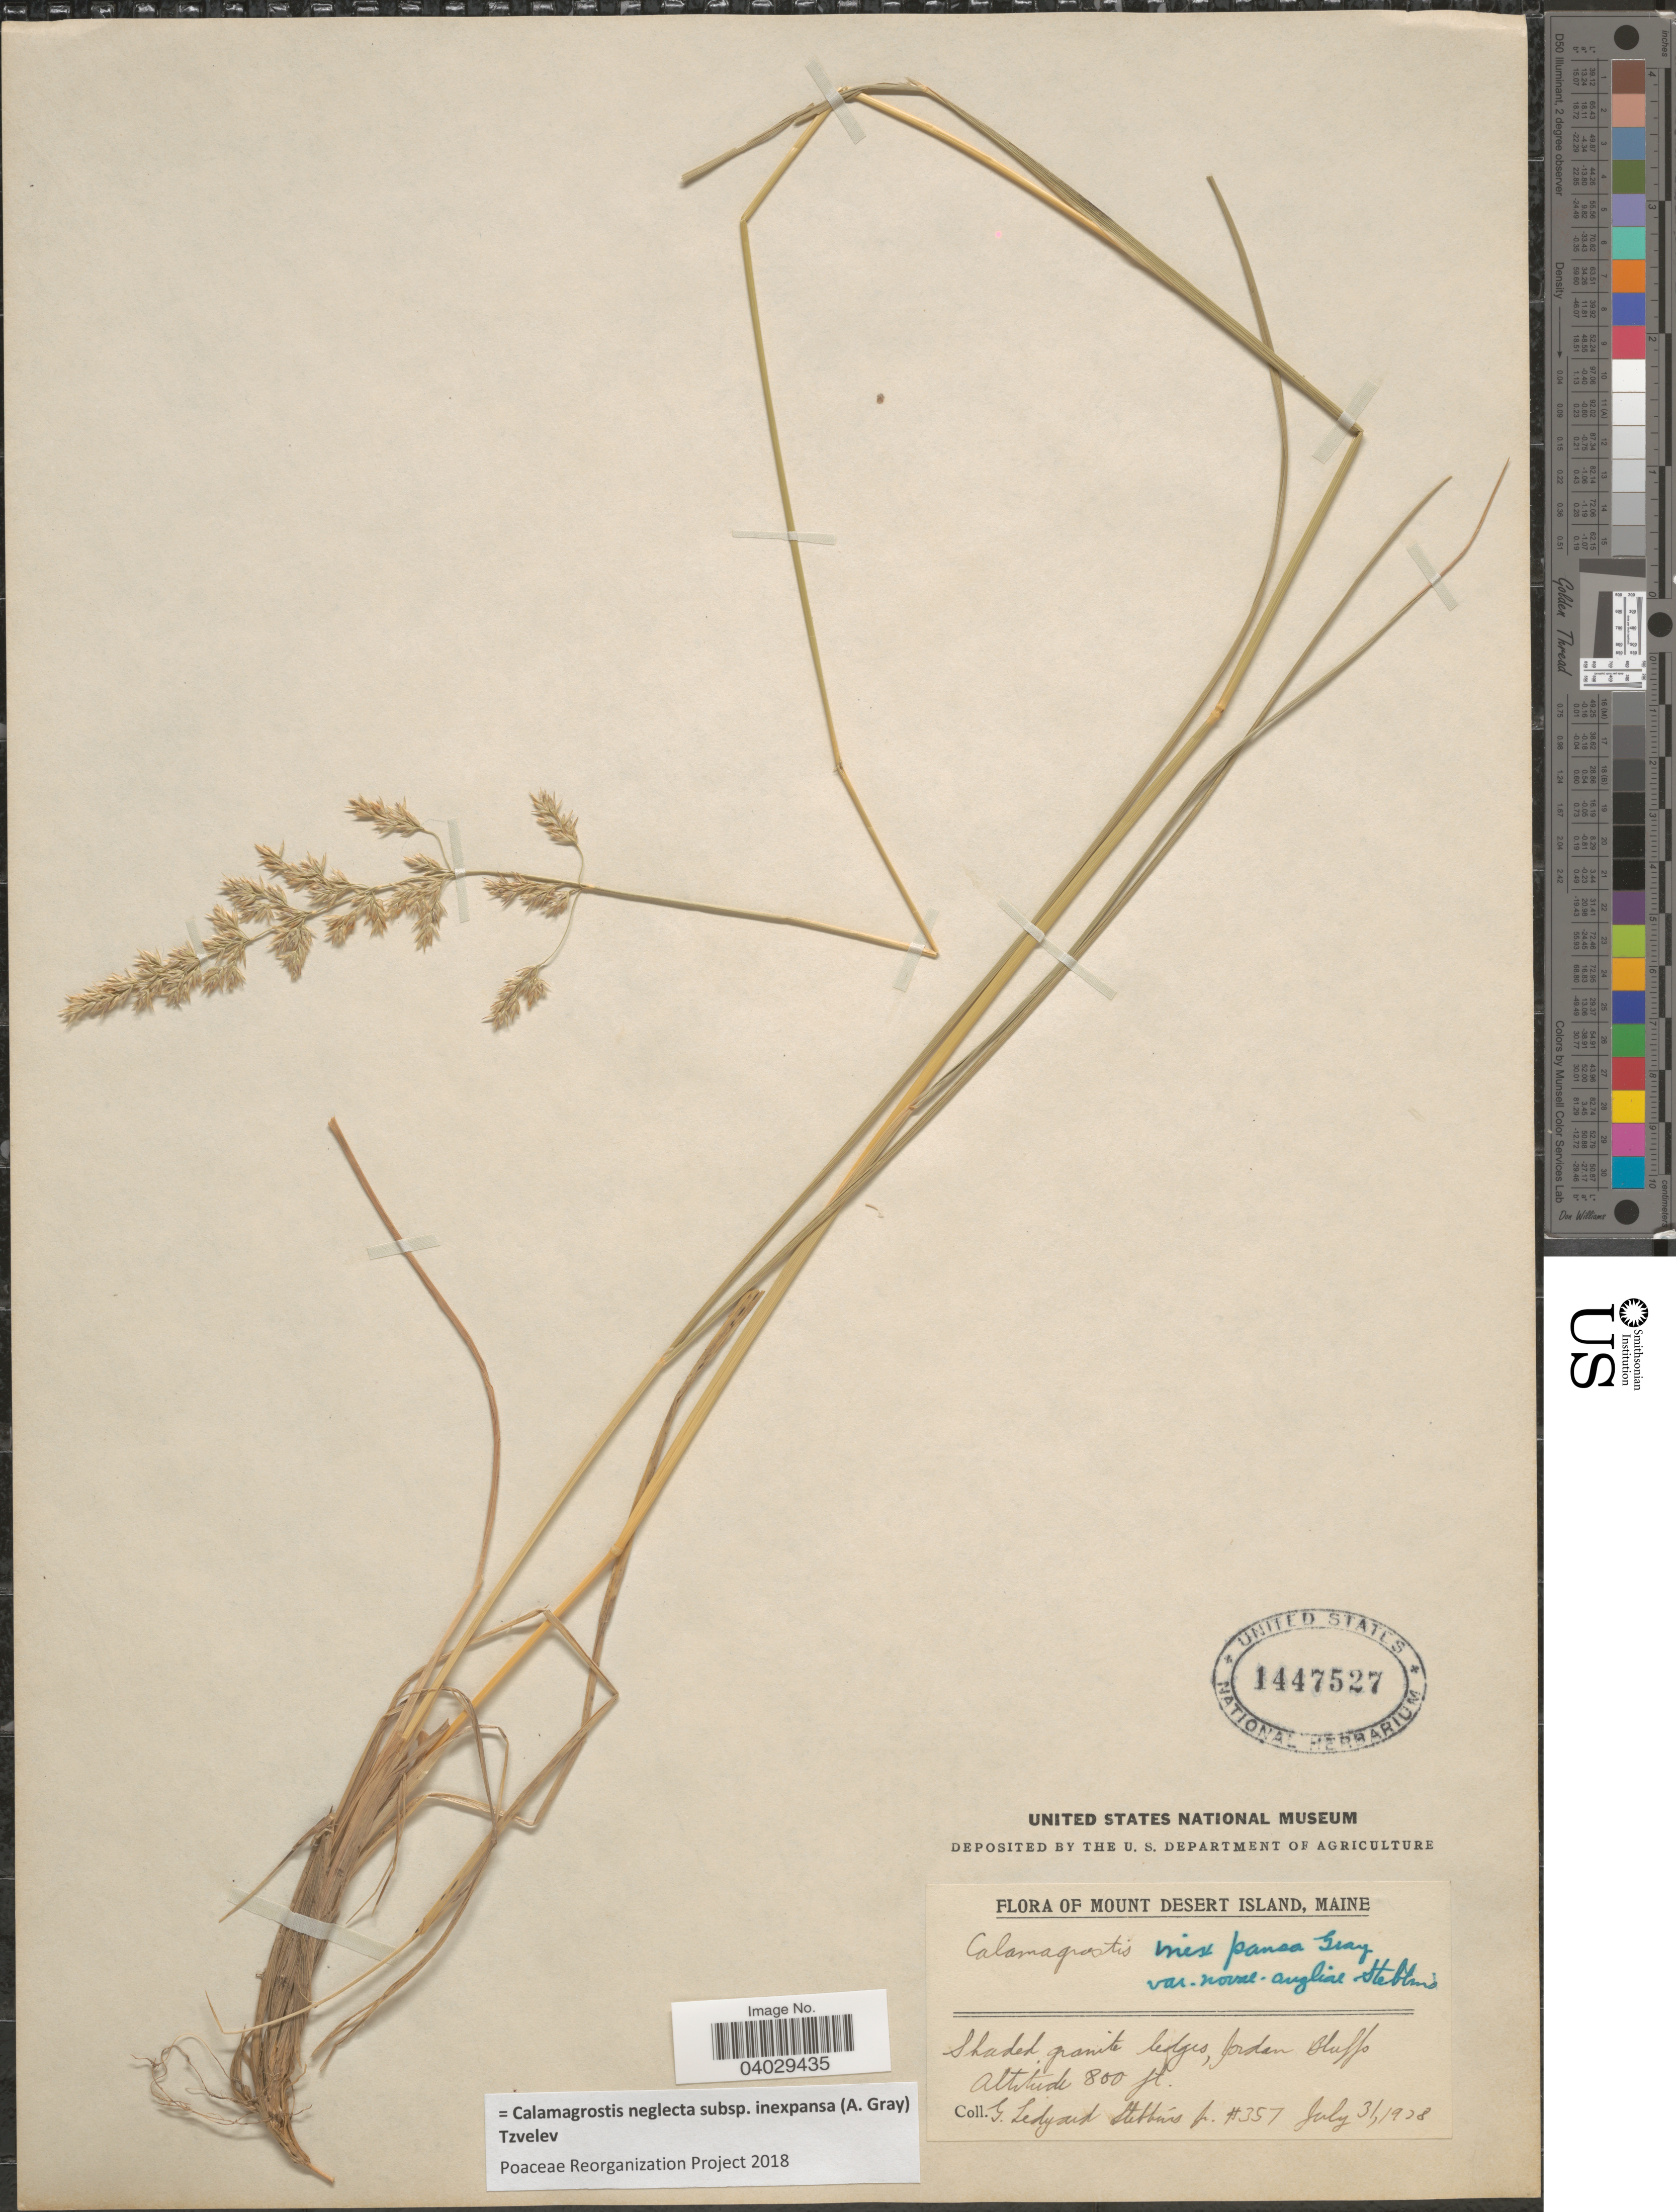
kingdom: Plantae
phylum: Tracheophyta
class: Liliopsida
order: Poales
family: Poaceae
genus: Calamagrostis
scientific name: Calamagrostis neglecta subsp. inexpansa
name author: (A. Gray) Tzvelev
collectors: G. L. Stebbins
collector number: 357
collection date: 1928-07-31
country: United States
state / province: Maine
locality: Mount Desert Island. Shaded, granite ledges, Jordan Bluffs.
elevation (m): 244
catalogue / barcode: US 1447527